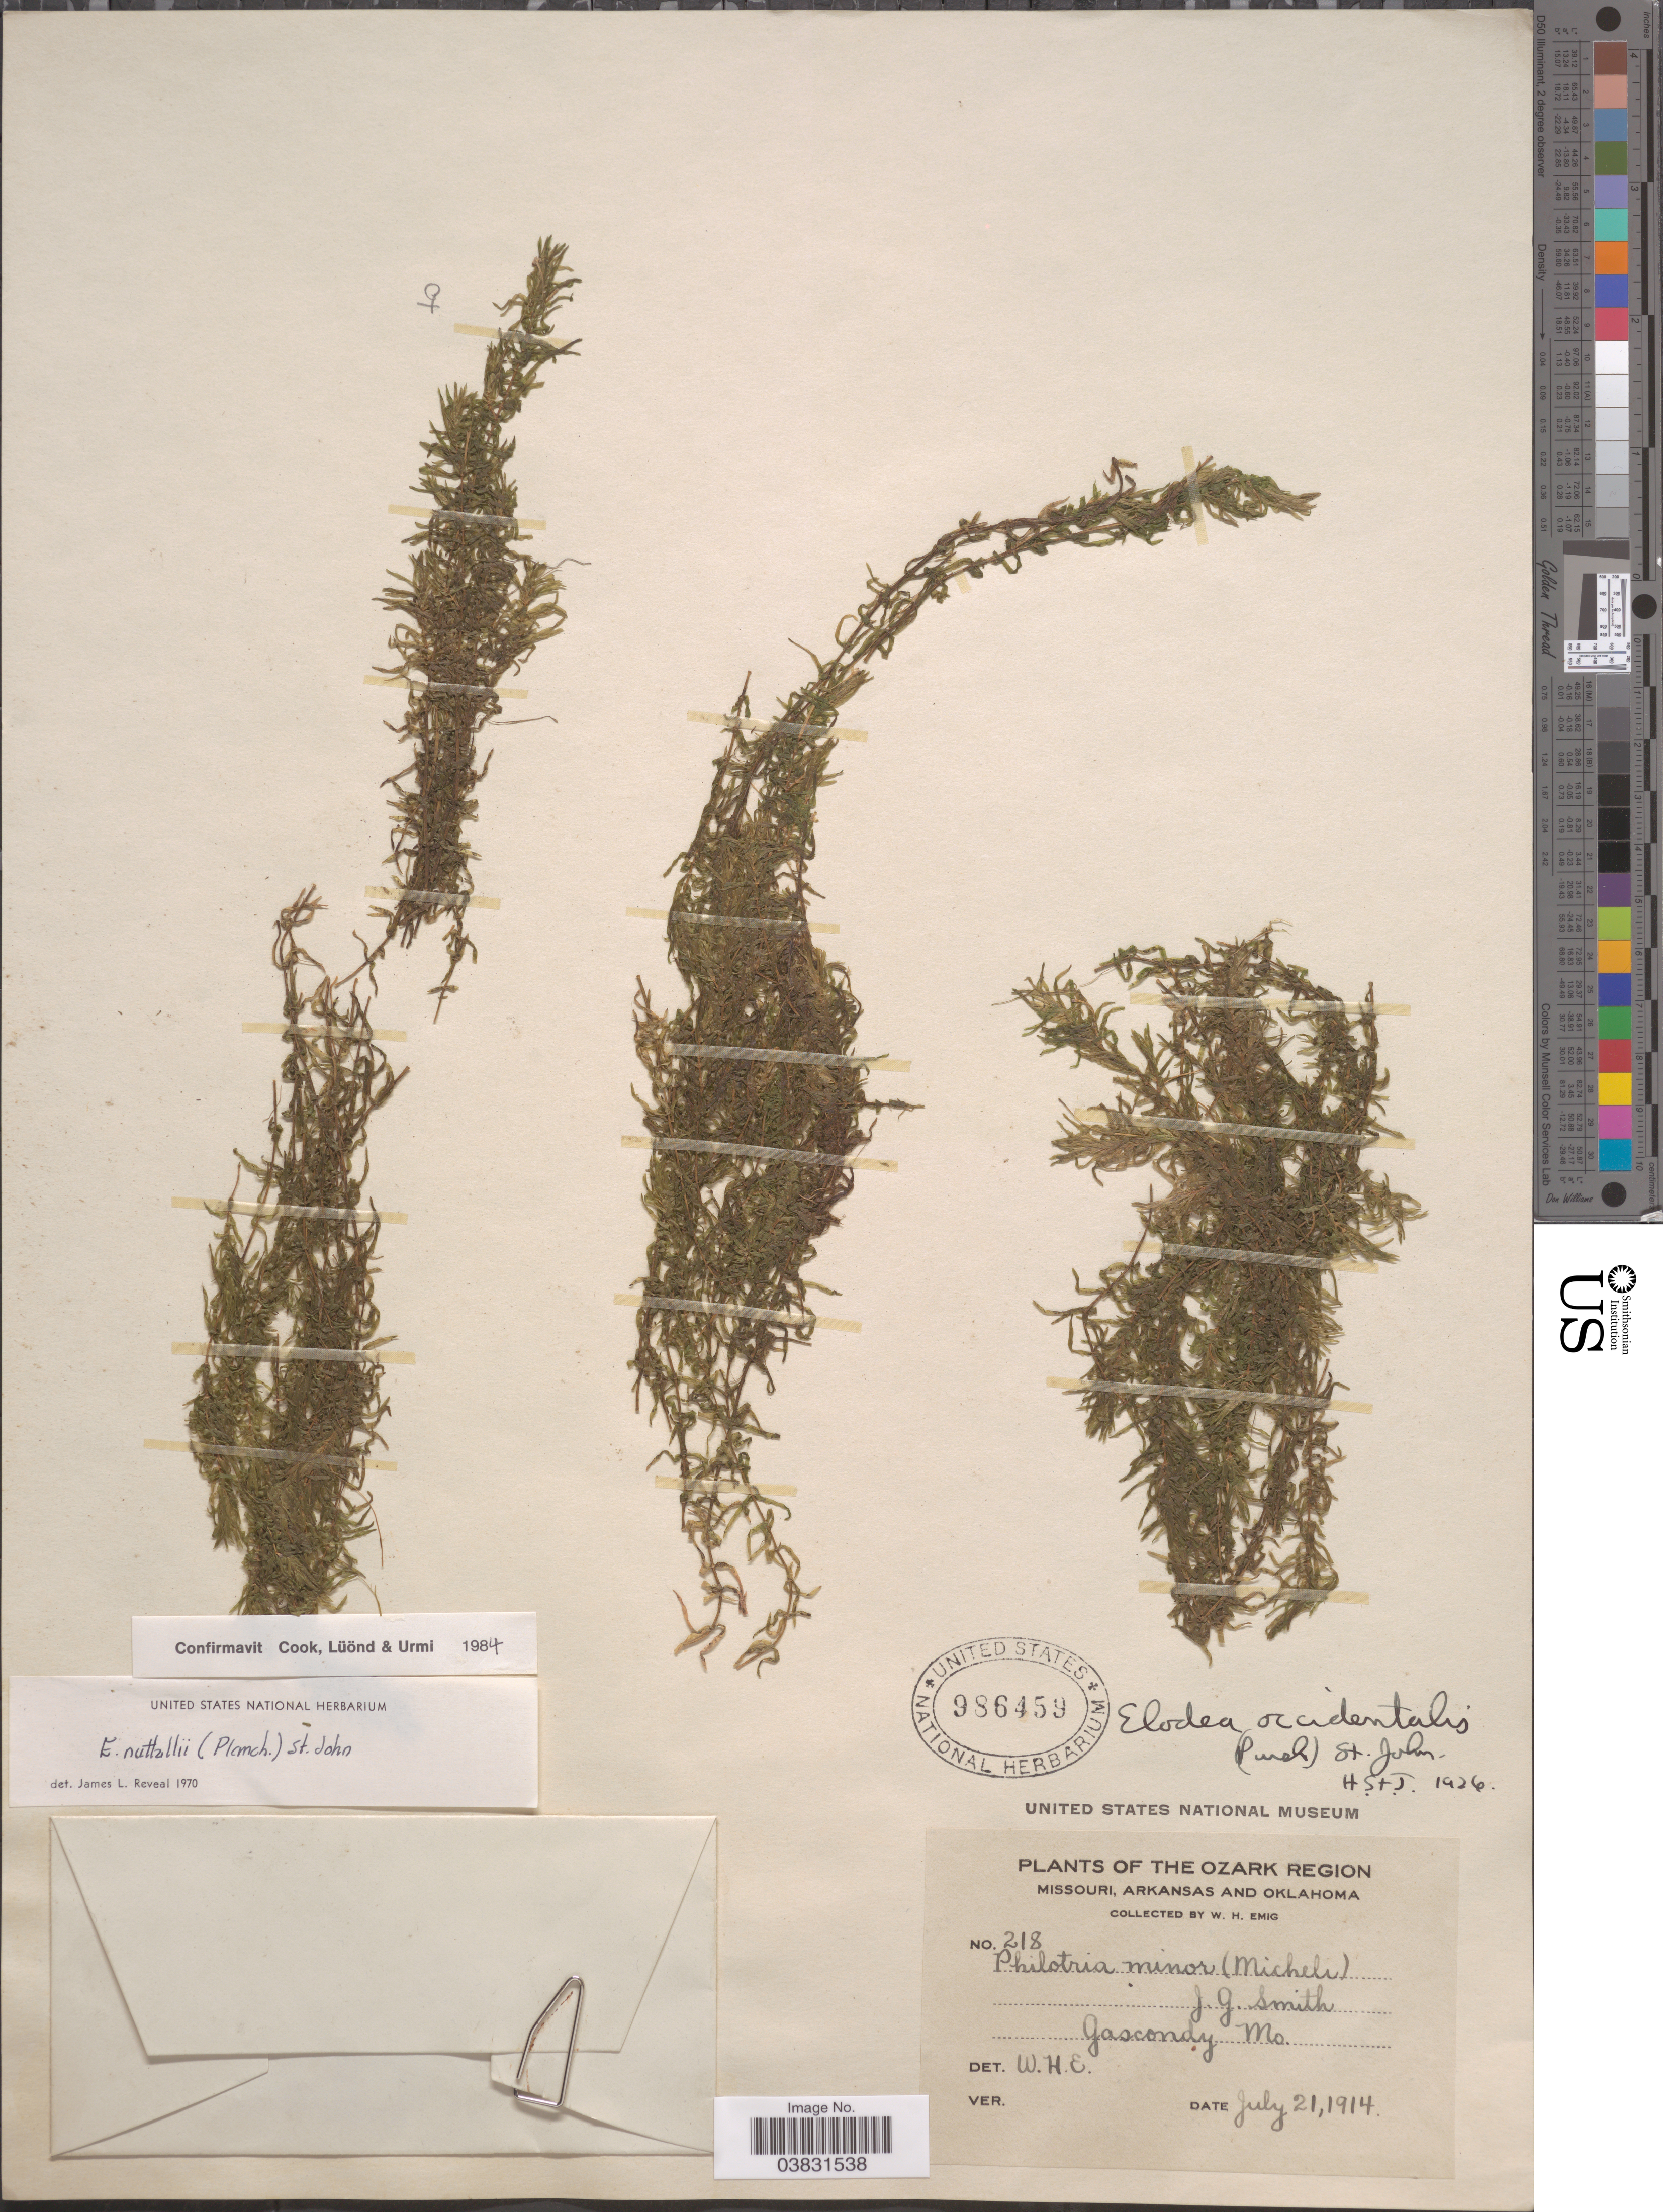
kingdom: Plantae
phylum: Tracheophyta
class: Liliopsida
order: Alismatales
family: Hydrocharitaceae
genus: Elodea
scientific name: Elodea nuttallii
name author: (Planch.) H. St. John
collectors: W. H. Emig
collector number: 218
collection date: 1914-07-21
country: United States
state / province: Missouri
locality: The Ozark Region. Gascondy.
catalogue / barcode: US 986459